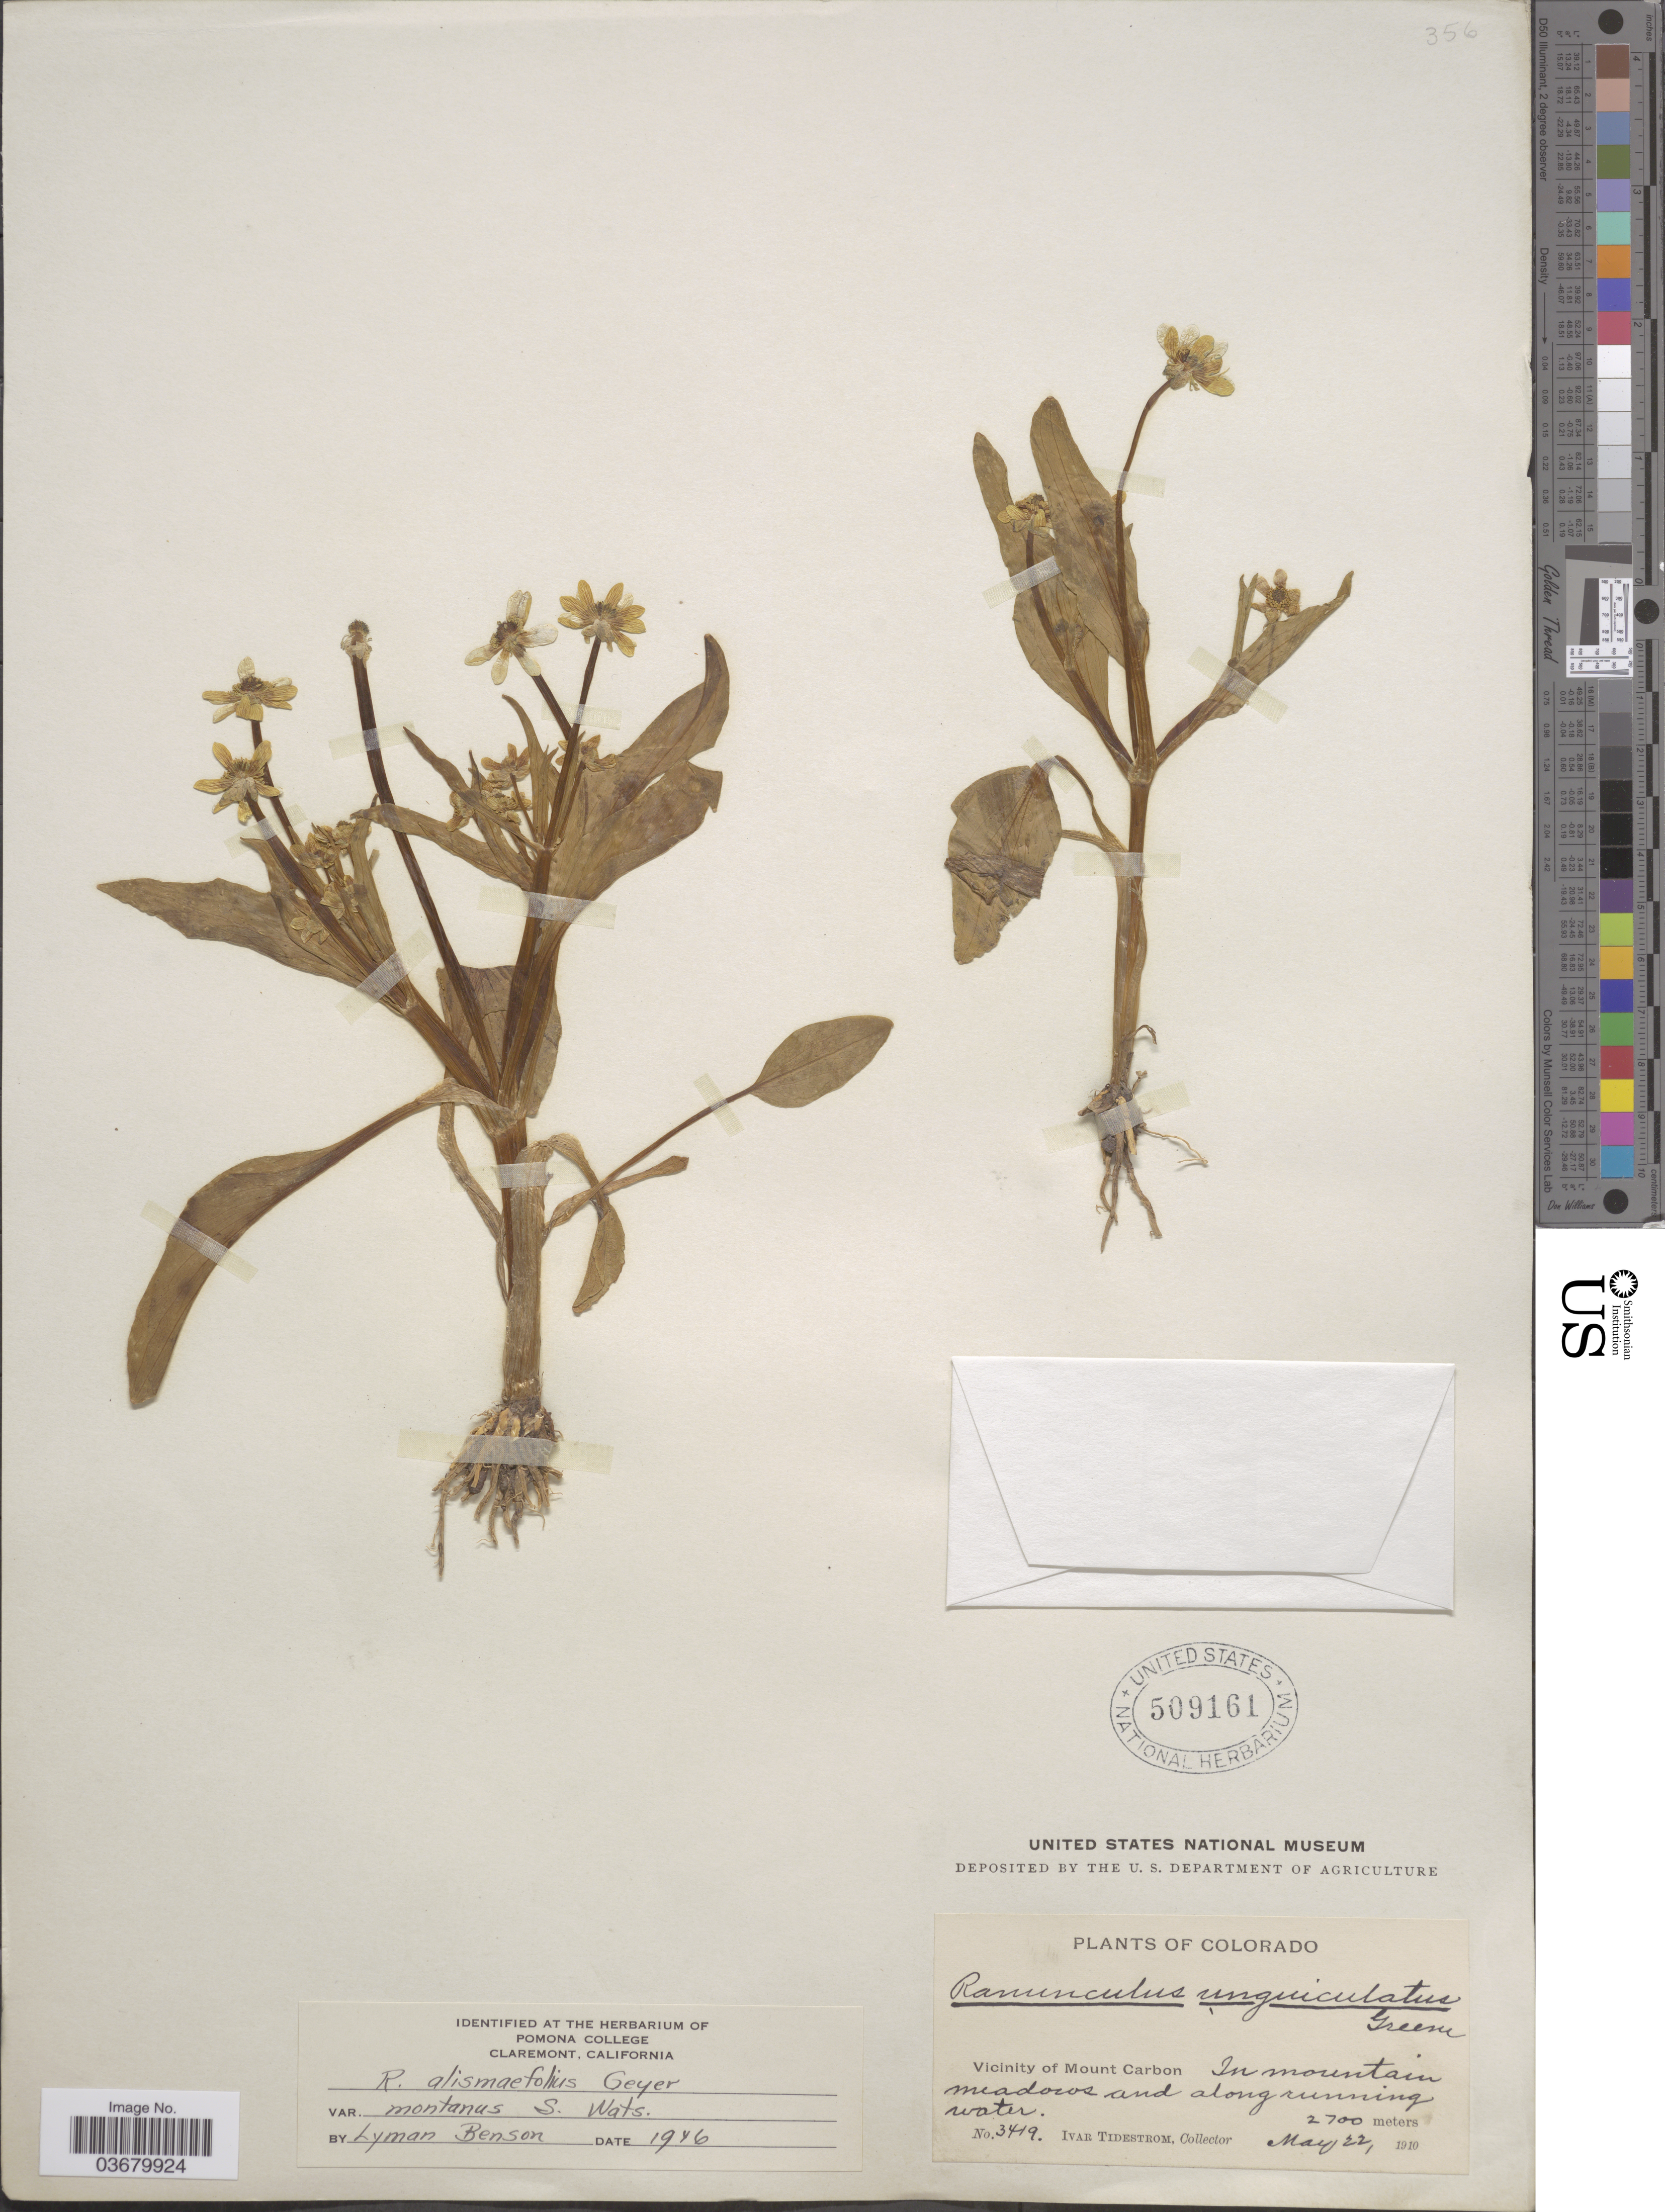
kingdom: Plantae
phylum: Tracheophyta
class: Magnoliopsida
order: Ranunculales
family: Ranunculaceae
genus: Ranunculus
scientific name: Ranunculus alismifolius var. montanus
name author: S. Watson in C. King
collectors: I. F. Tidestrom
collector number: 3419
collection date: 1910-05-22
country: United States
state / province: Colorado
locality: Vicinity of Mount Carbon.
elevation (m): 2700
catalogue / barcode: US 509161